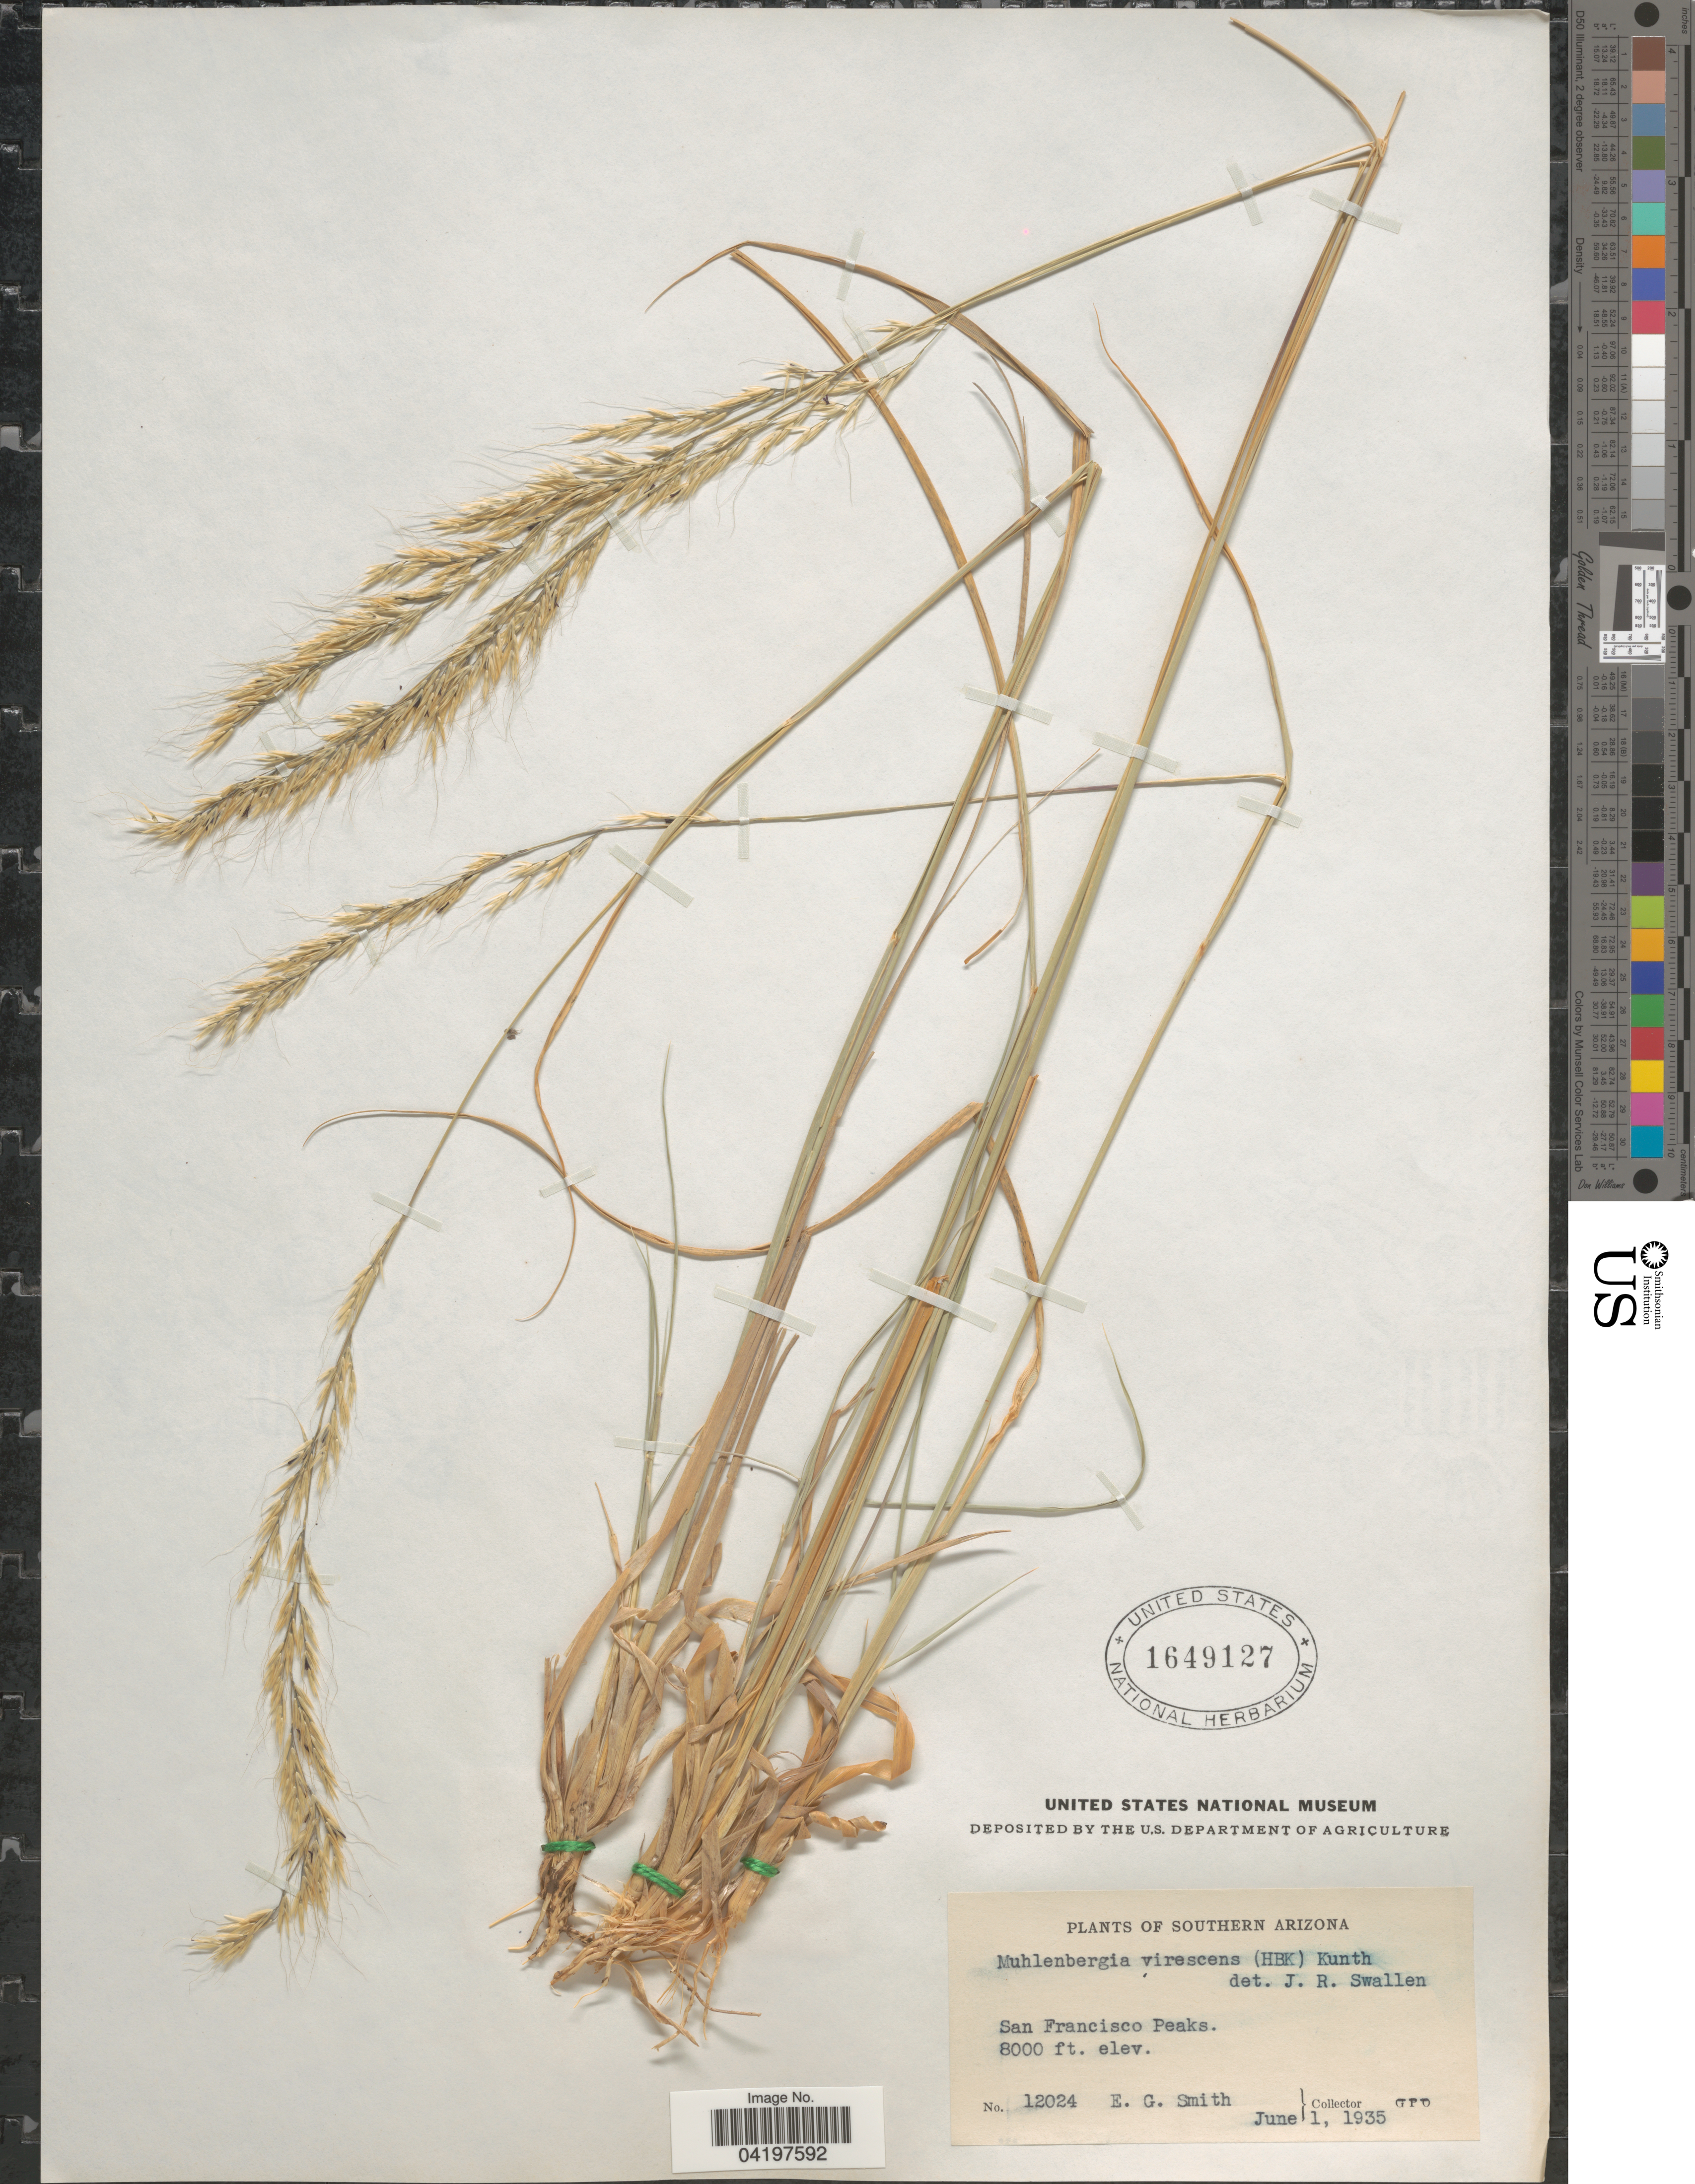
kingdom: Plantae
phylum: Tracheophyta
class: Liliopsida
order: Poales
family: Poaceae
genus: Muhlenbergia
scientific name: Muhlenbergia straminea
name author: Hitchc.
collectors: E. G. Smith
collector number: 12024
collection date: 1935-06-01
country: United States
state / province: Arizona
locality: Southern Arizona. San Francisco Peaks.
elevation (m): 2438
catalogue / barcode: US 1649127